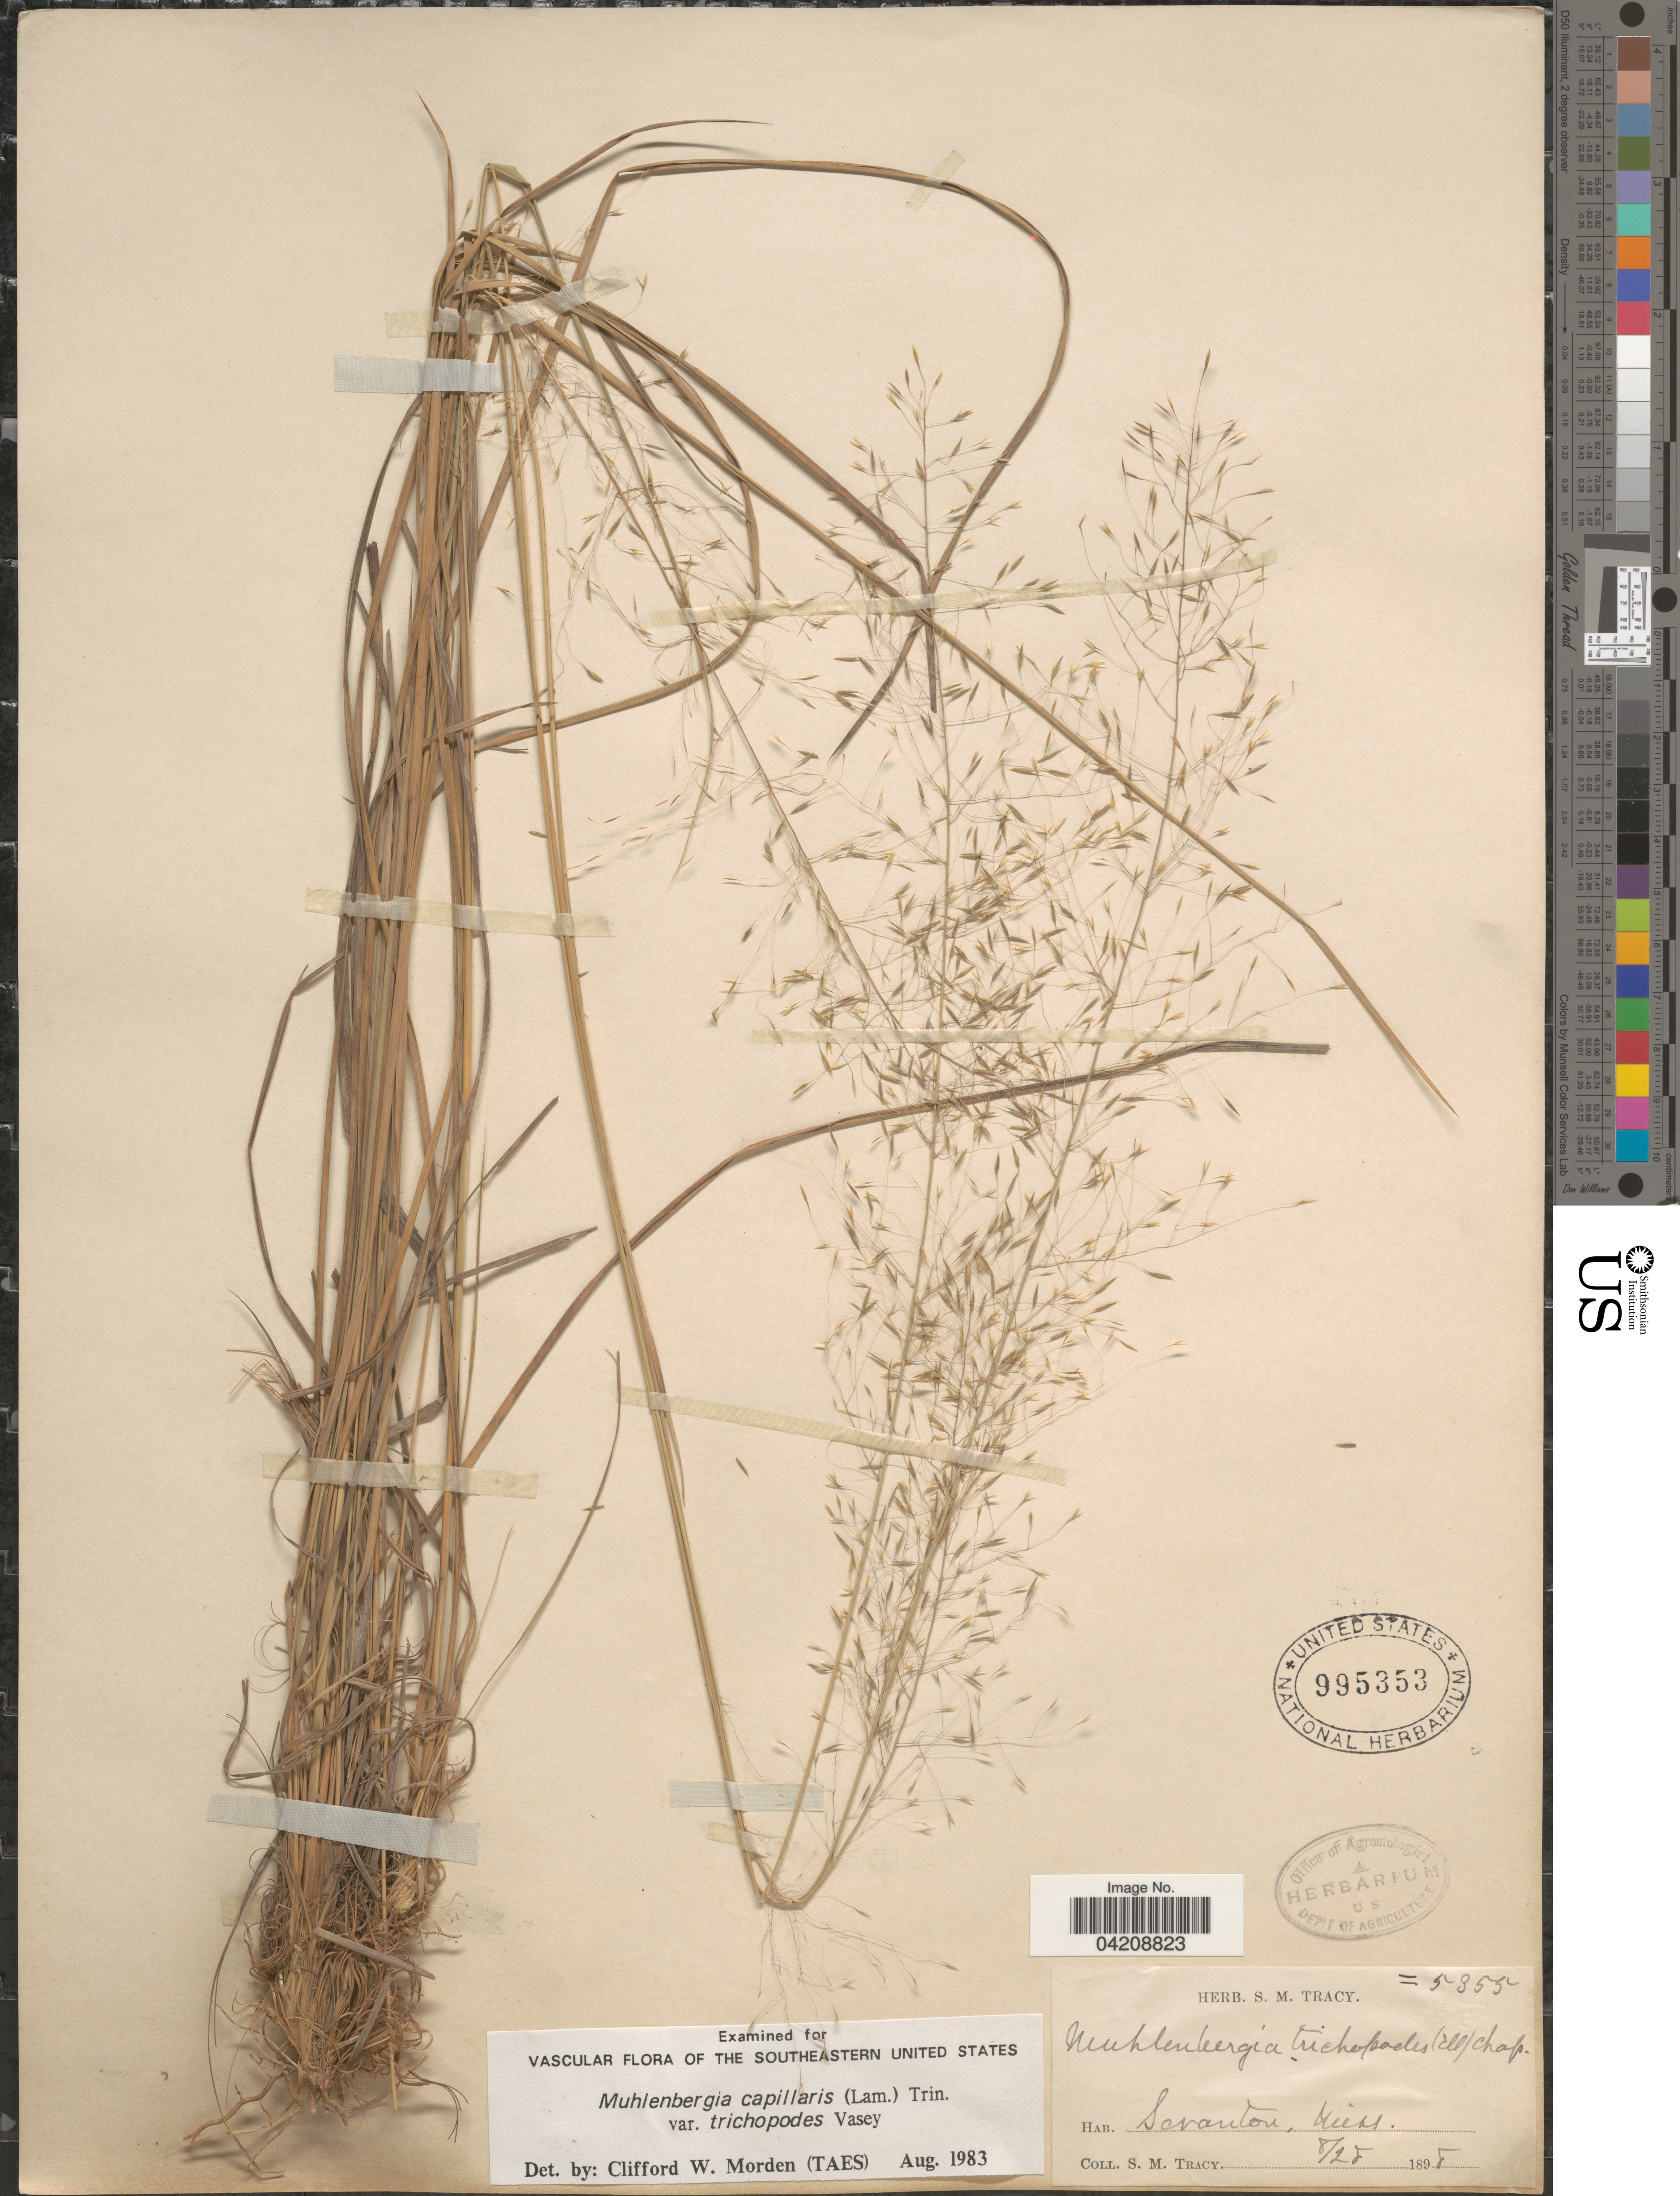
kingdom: Plantae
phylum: Tracheophyta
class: Liliopsida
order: Poales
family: Poaceae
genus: Muhlenbergia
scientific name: Muhlenbergia expansa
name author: Trin.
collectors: S. M. Tracy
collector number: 5355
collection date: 1898-08-28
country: United States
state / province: Mississippi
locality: Scranton.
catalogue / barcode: US 995353